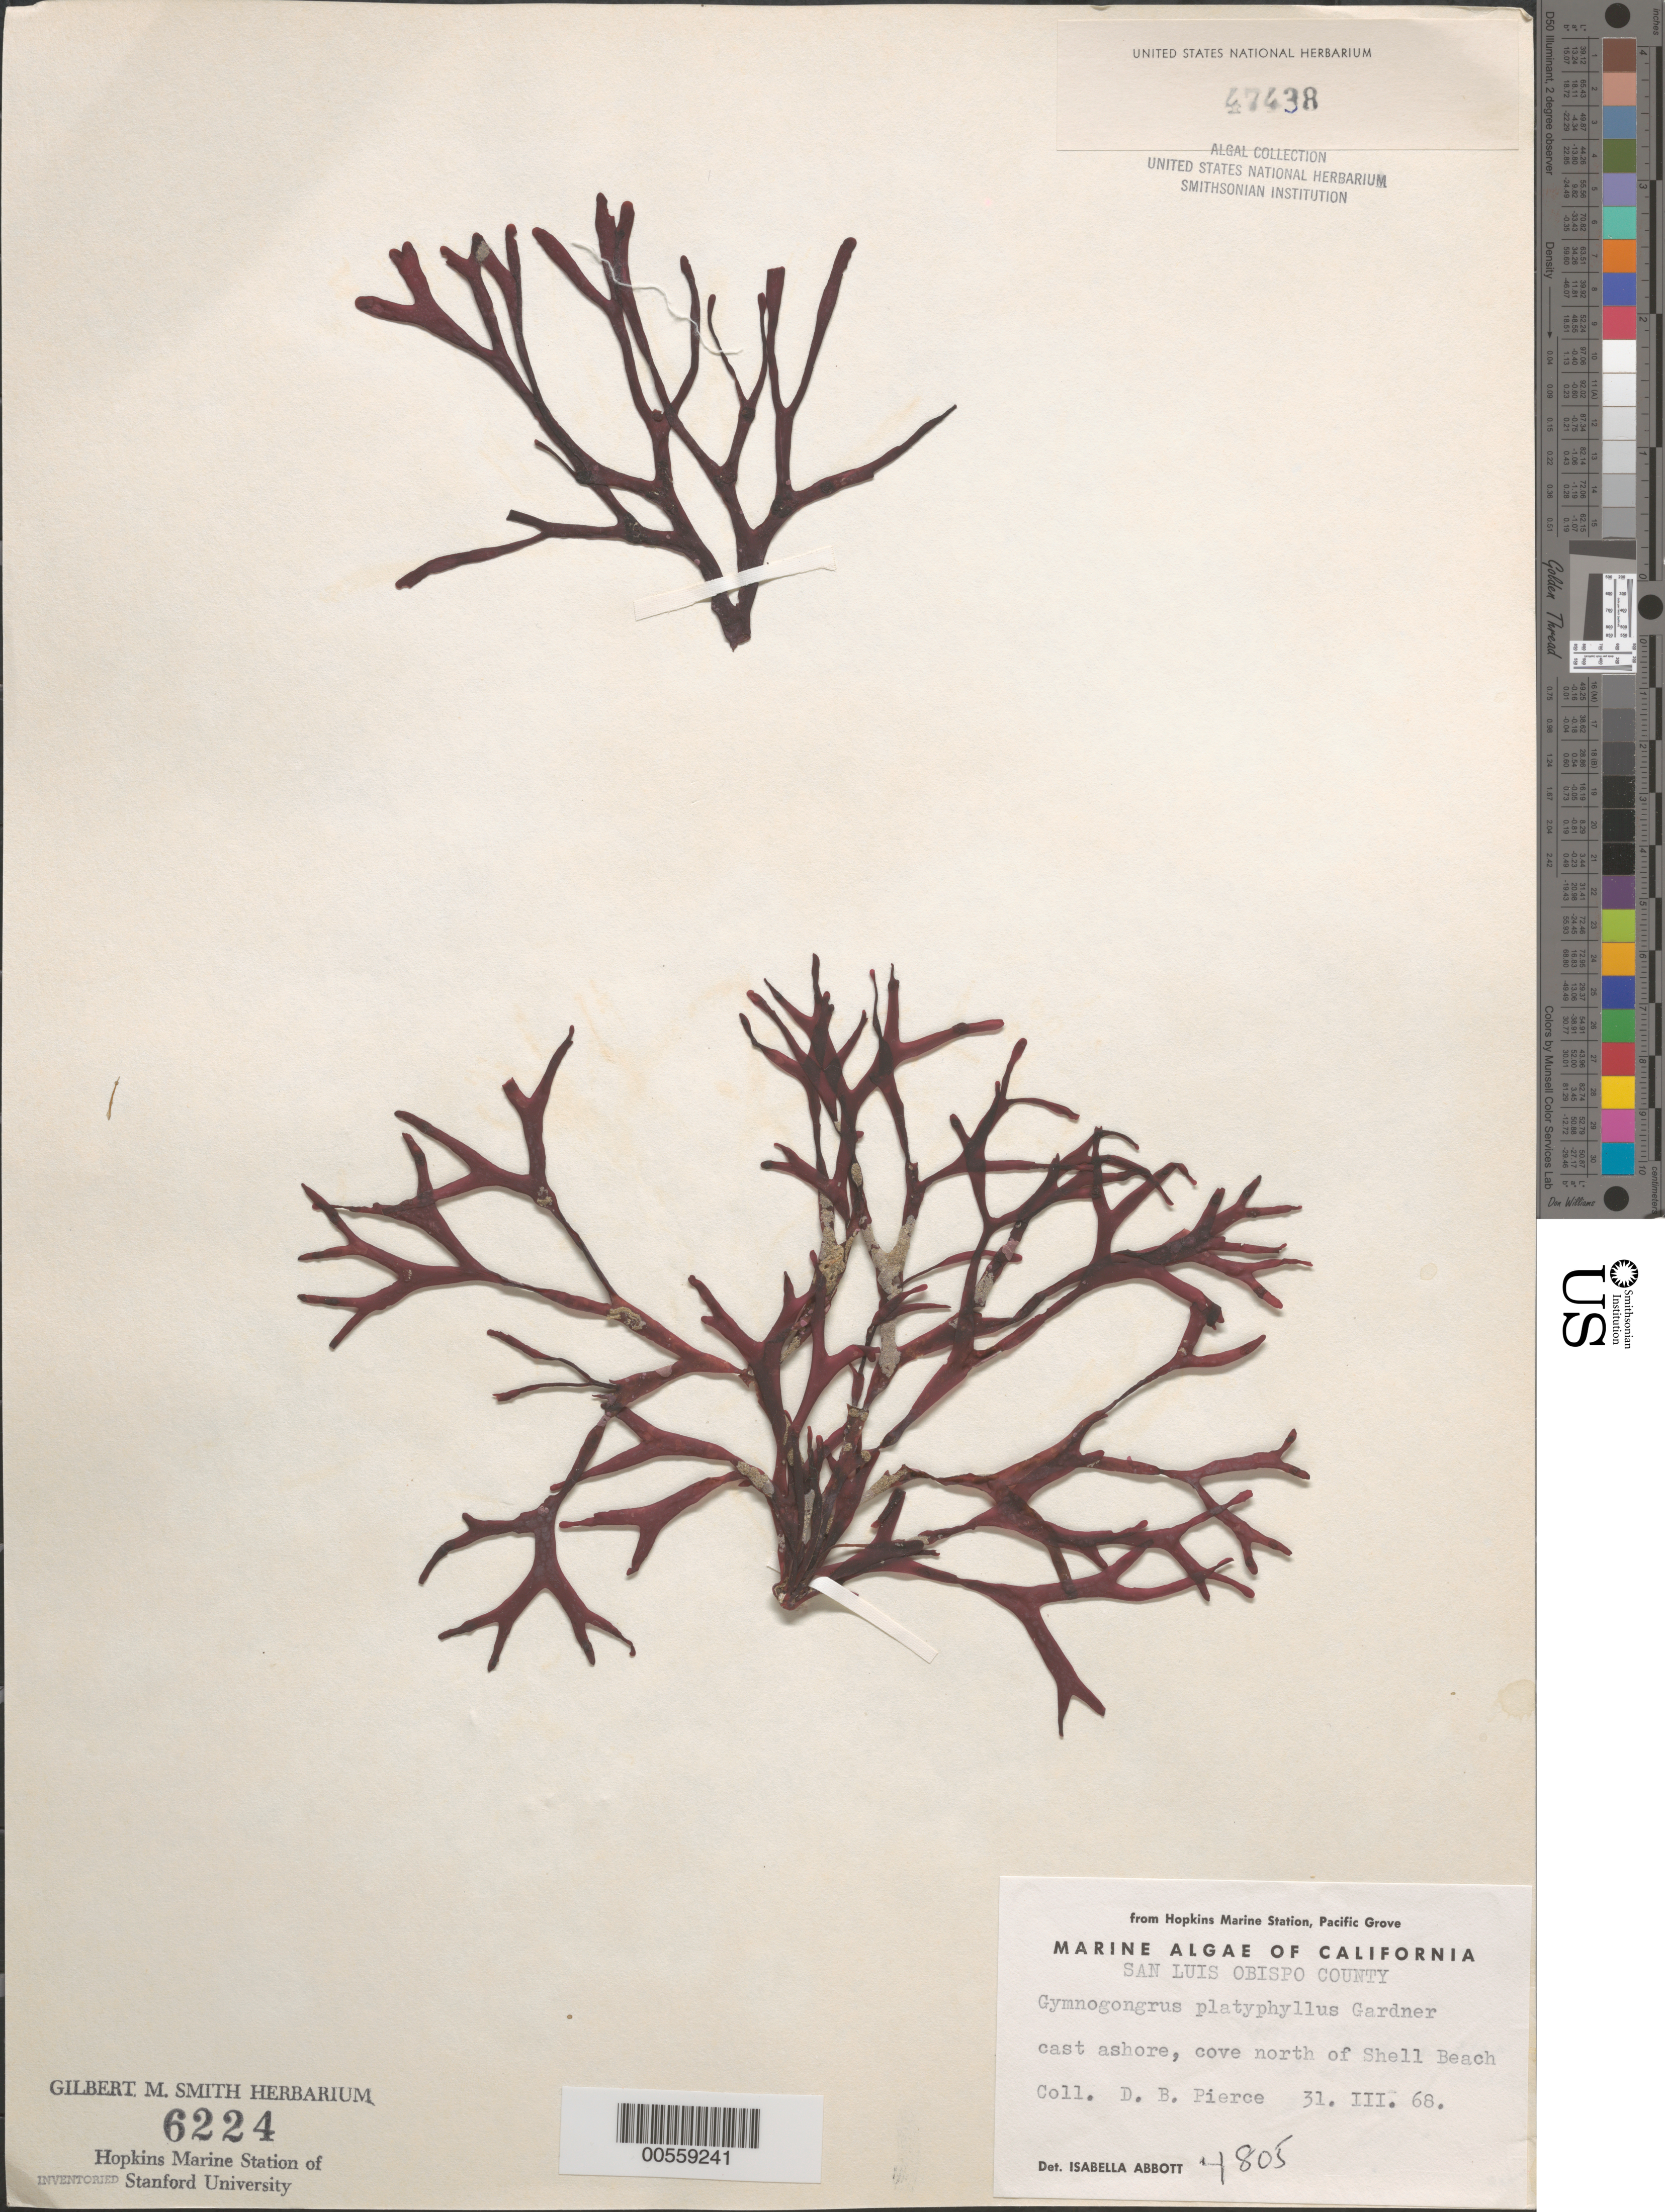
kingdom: Plantae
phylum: Rhodophyta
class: Florideophyceae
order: Gigartinales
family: Phyllophoraceae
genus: Gymnogongrus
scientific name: Gymnogongrus platyphyllus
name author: N.L. Gardner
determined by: Abbott, Isabella A.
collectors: D. Pierce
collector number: IAA 4805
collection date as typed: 31 Mar 1968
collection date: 1968-03-31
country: United States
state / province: California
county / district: San Luis Obispo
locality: Cove north of Shell Beach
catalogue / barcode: US 47438